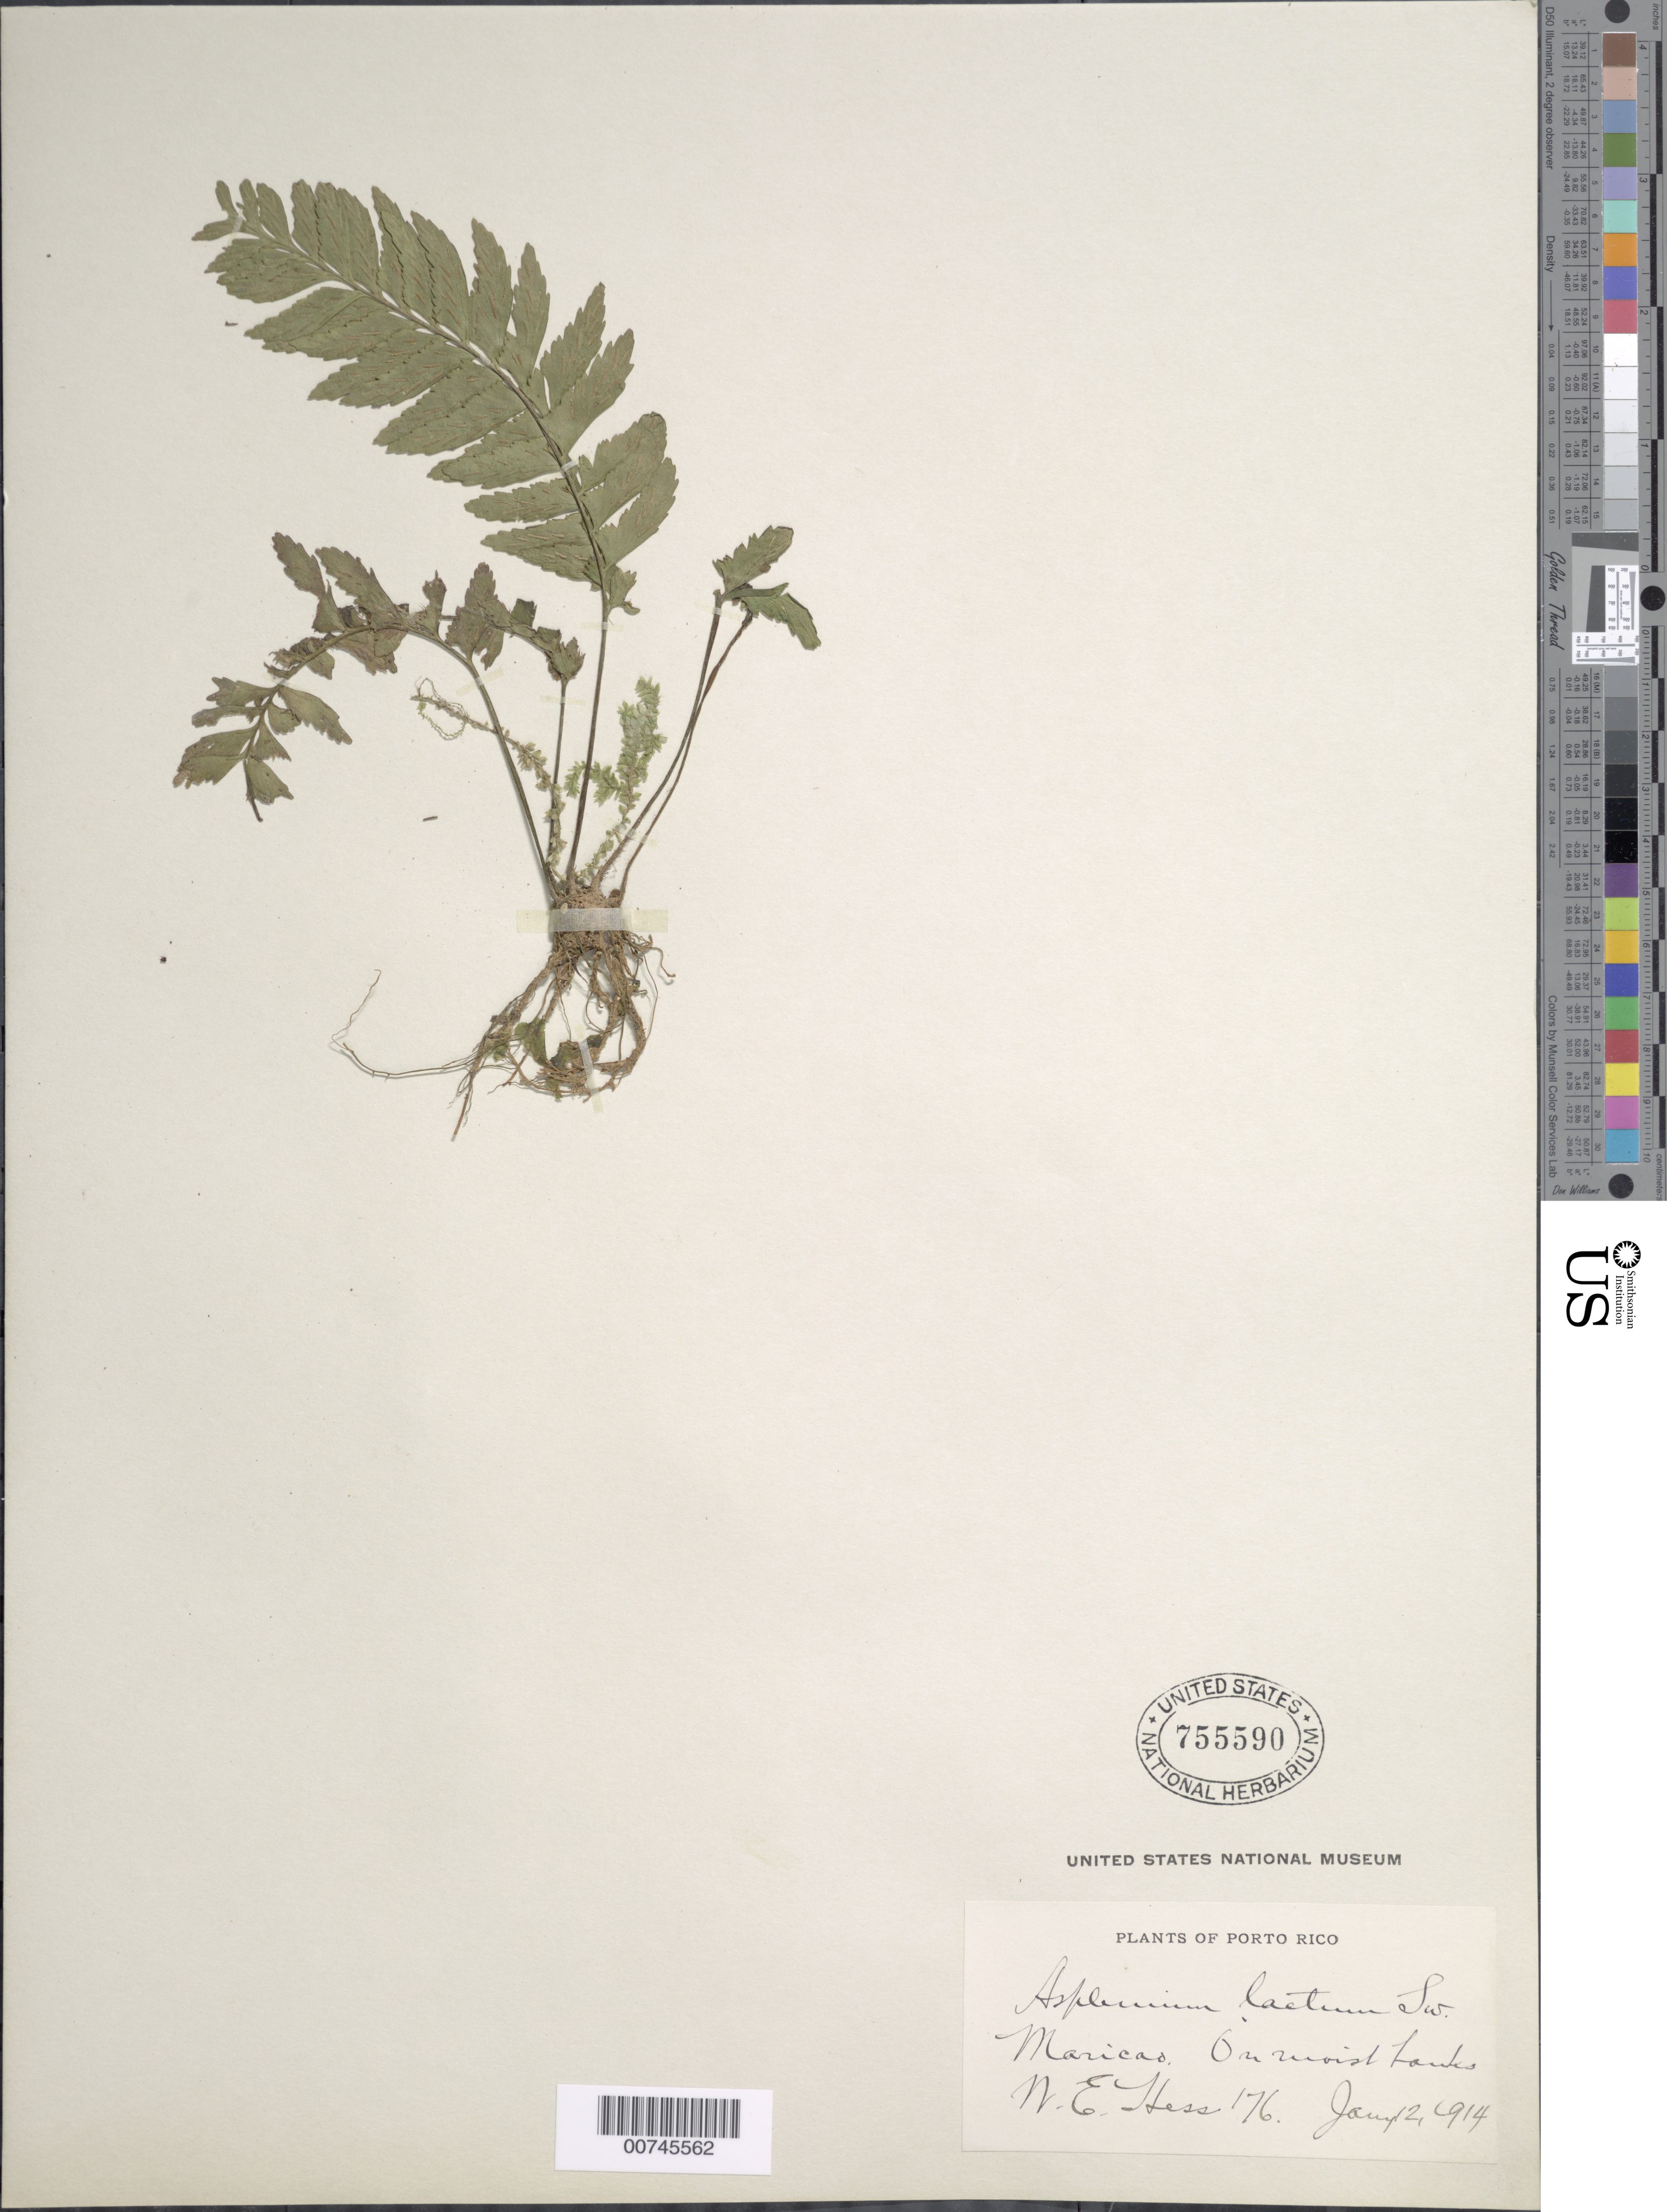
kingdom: Plantae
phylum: Tracheophyta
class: Polypodiopsida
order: Polypodiales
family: Aspleniaceae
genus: Asplenium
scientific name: Asplenium laetum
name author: Sw.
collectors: W. Hess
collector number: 176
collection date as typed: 12 Jan 1914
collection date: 1914-01-12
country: Puerto Rico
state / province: Maricao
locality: Maricao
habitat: On moist banks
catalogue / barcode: US 755590